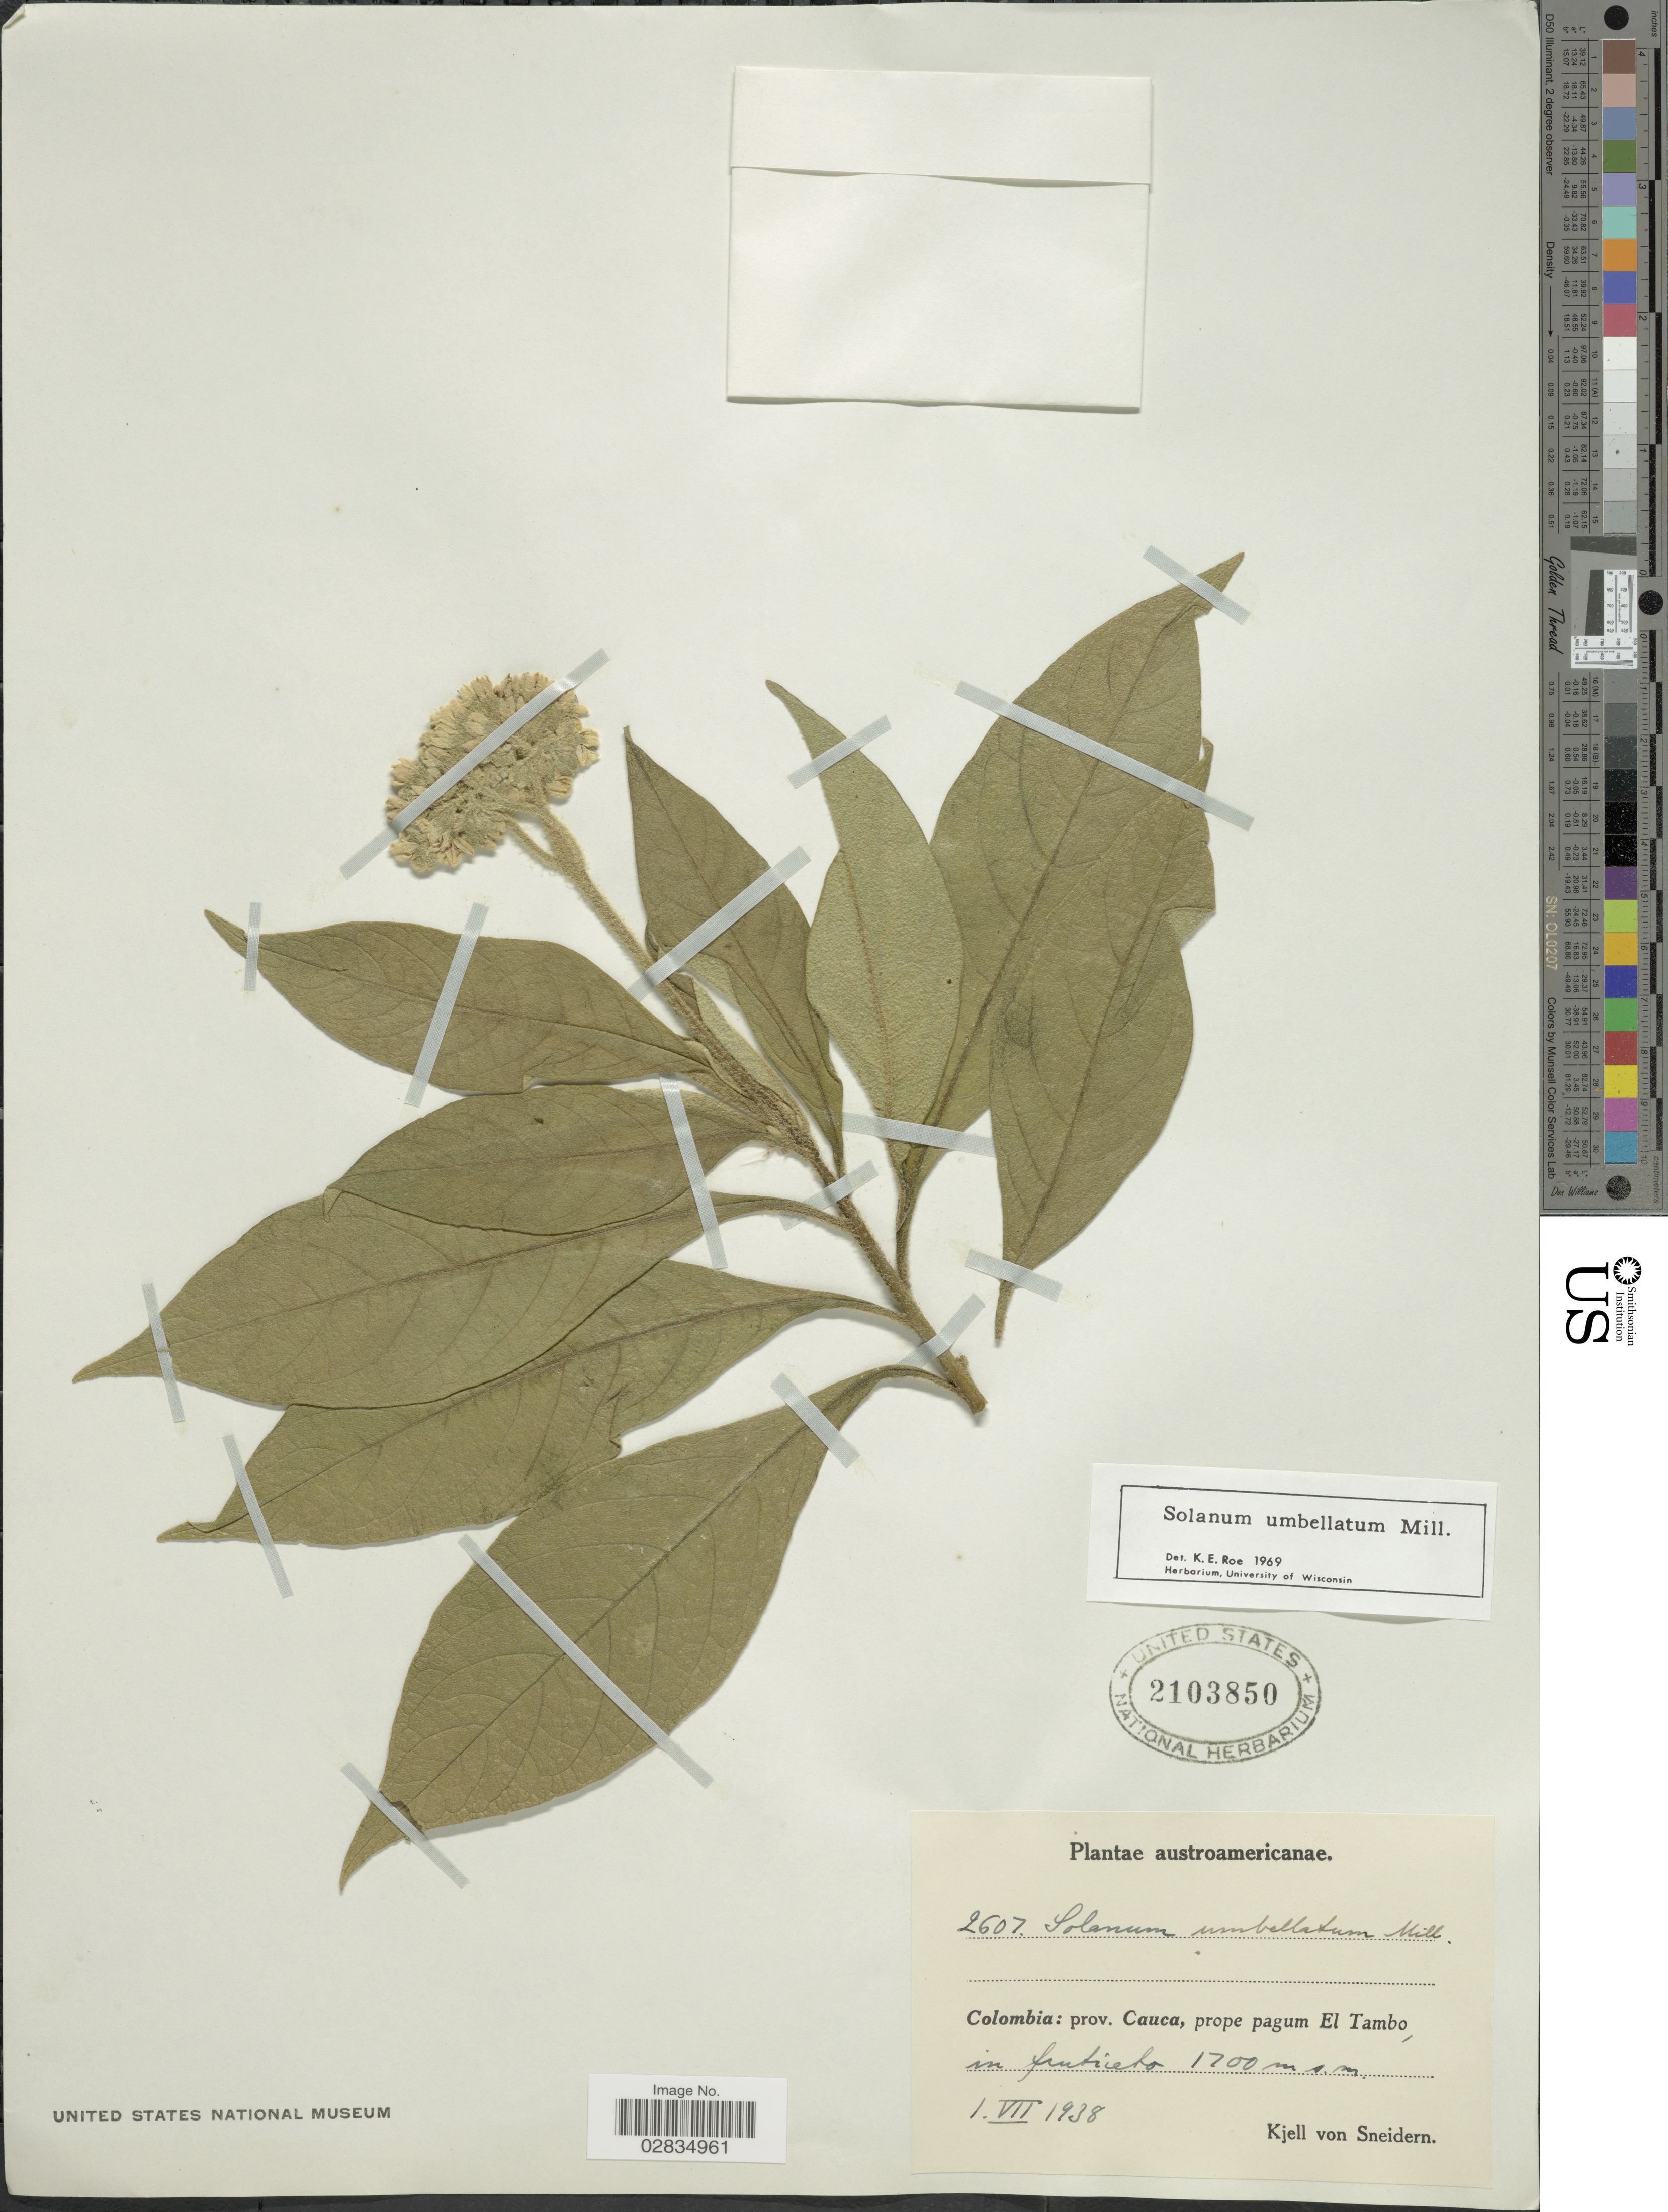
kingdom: Plantae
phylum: Tracheophyta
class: Magnoliopsida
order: Solanales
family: Solanaceae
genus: Solanum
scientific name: Solanum umbellatum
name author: Mill.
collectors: K. von Sneidern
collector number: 2607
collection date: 1938-07-01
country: Colombia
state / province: Cauca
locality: Prope pagum El Tambo.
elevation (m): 1700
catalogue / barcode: US 2103850